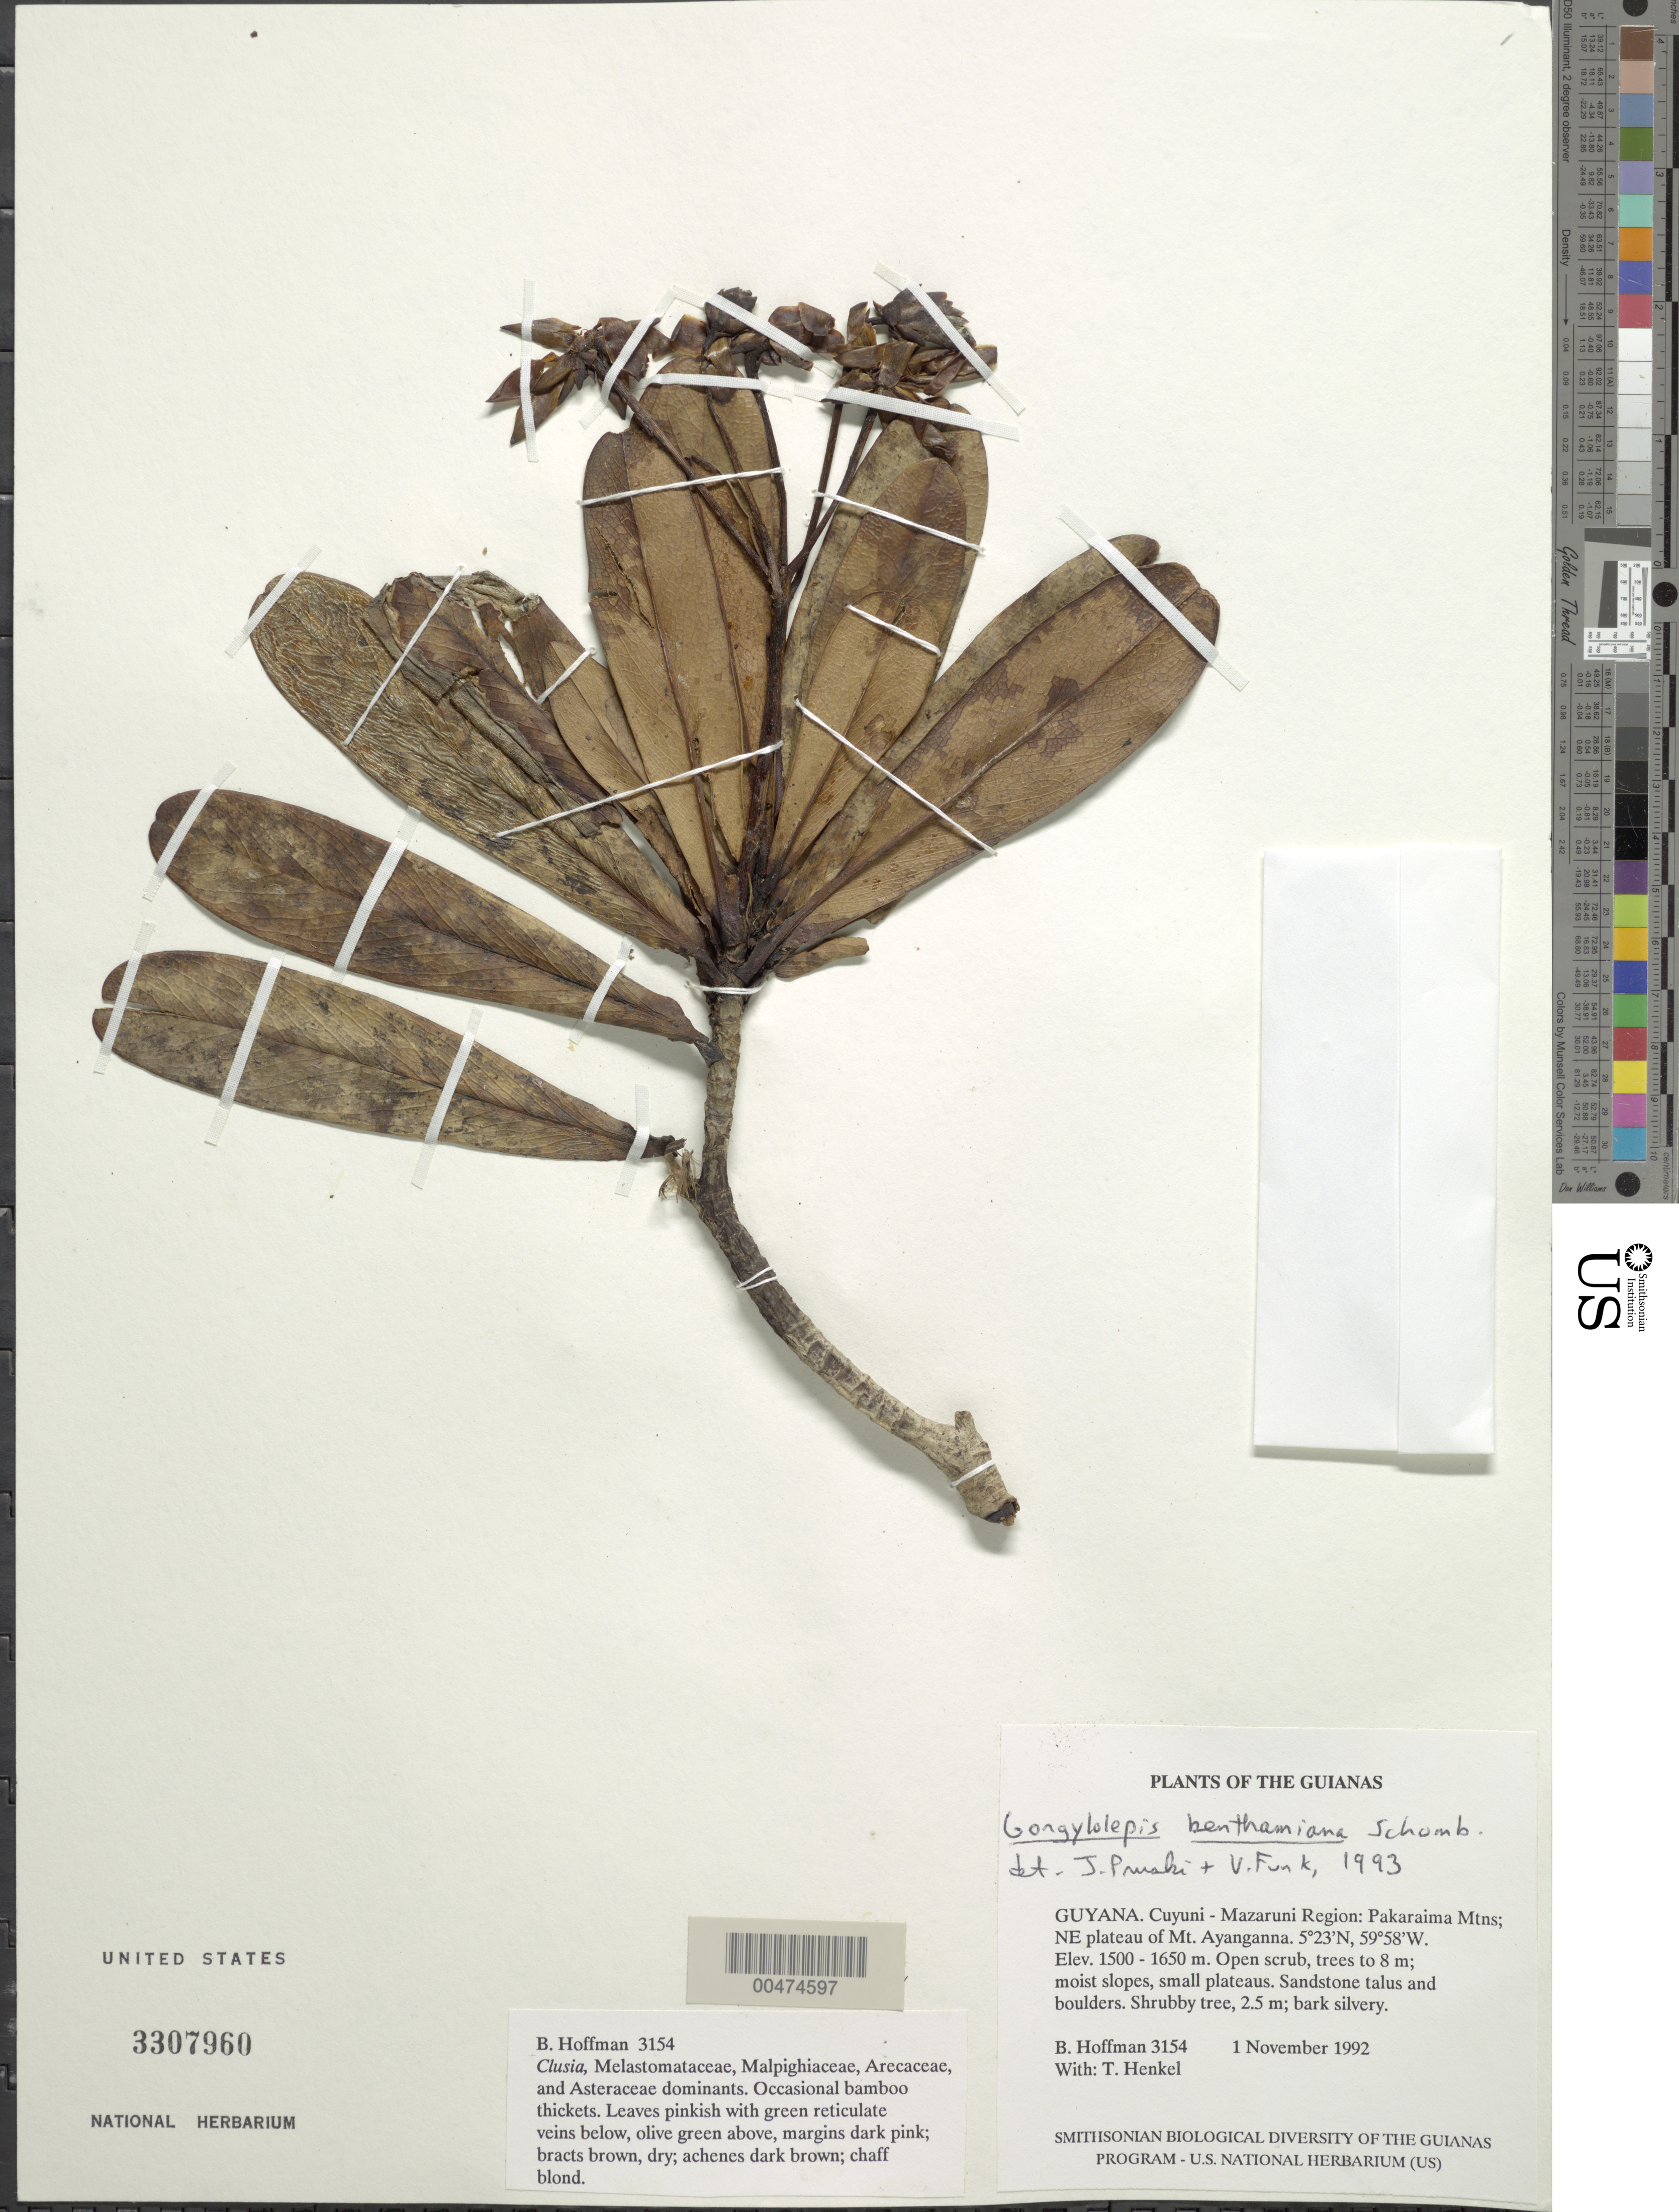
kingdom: Plantae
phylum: Tracheophyta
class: Magnoliopsida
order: Asterales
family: Asteraceae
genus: Gongylolepis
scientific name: Gongylolepis benthamiana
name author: R.H. Schomb.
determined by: Pruski, J. F.; Funk, V. A.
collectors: B. Hoffman & T. Henkel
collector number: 3154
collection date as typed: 1 November 1992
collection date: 1992-11-01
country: Guyana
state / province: Cuyuni-Mazaruni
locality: Pakaraima Mountains; NE plateau of Mt. Ayanganna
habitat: Open scrub, trees to 8 m; moist slopes, small plateaus. Sandstone talus and boulders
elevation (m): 1500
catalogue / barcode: US 3307960